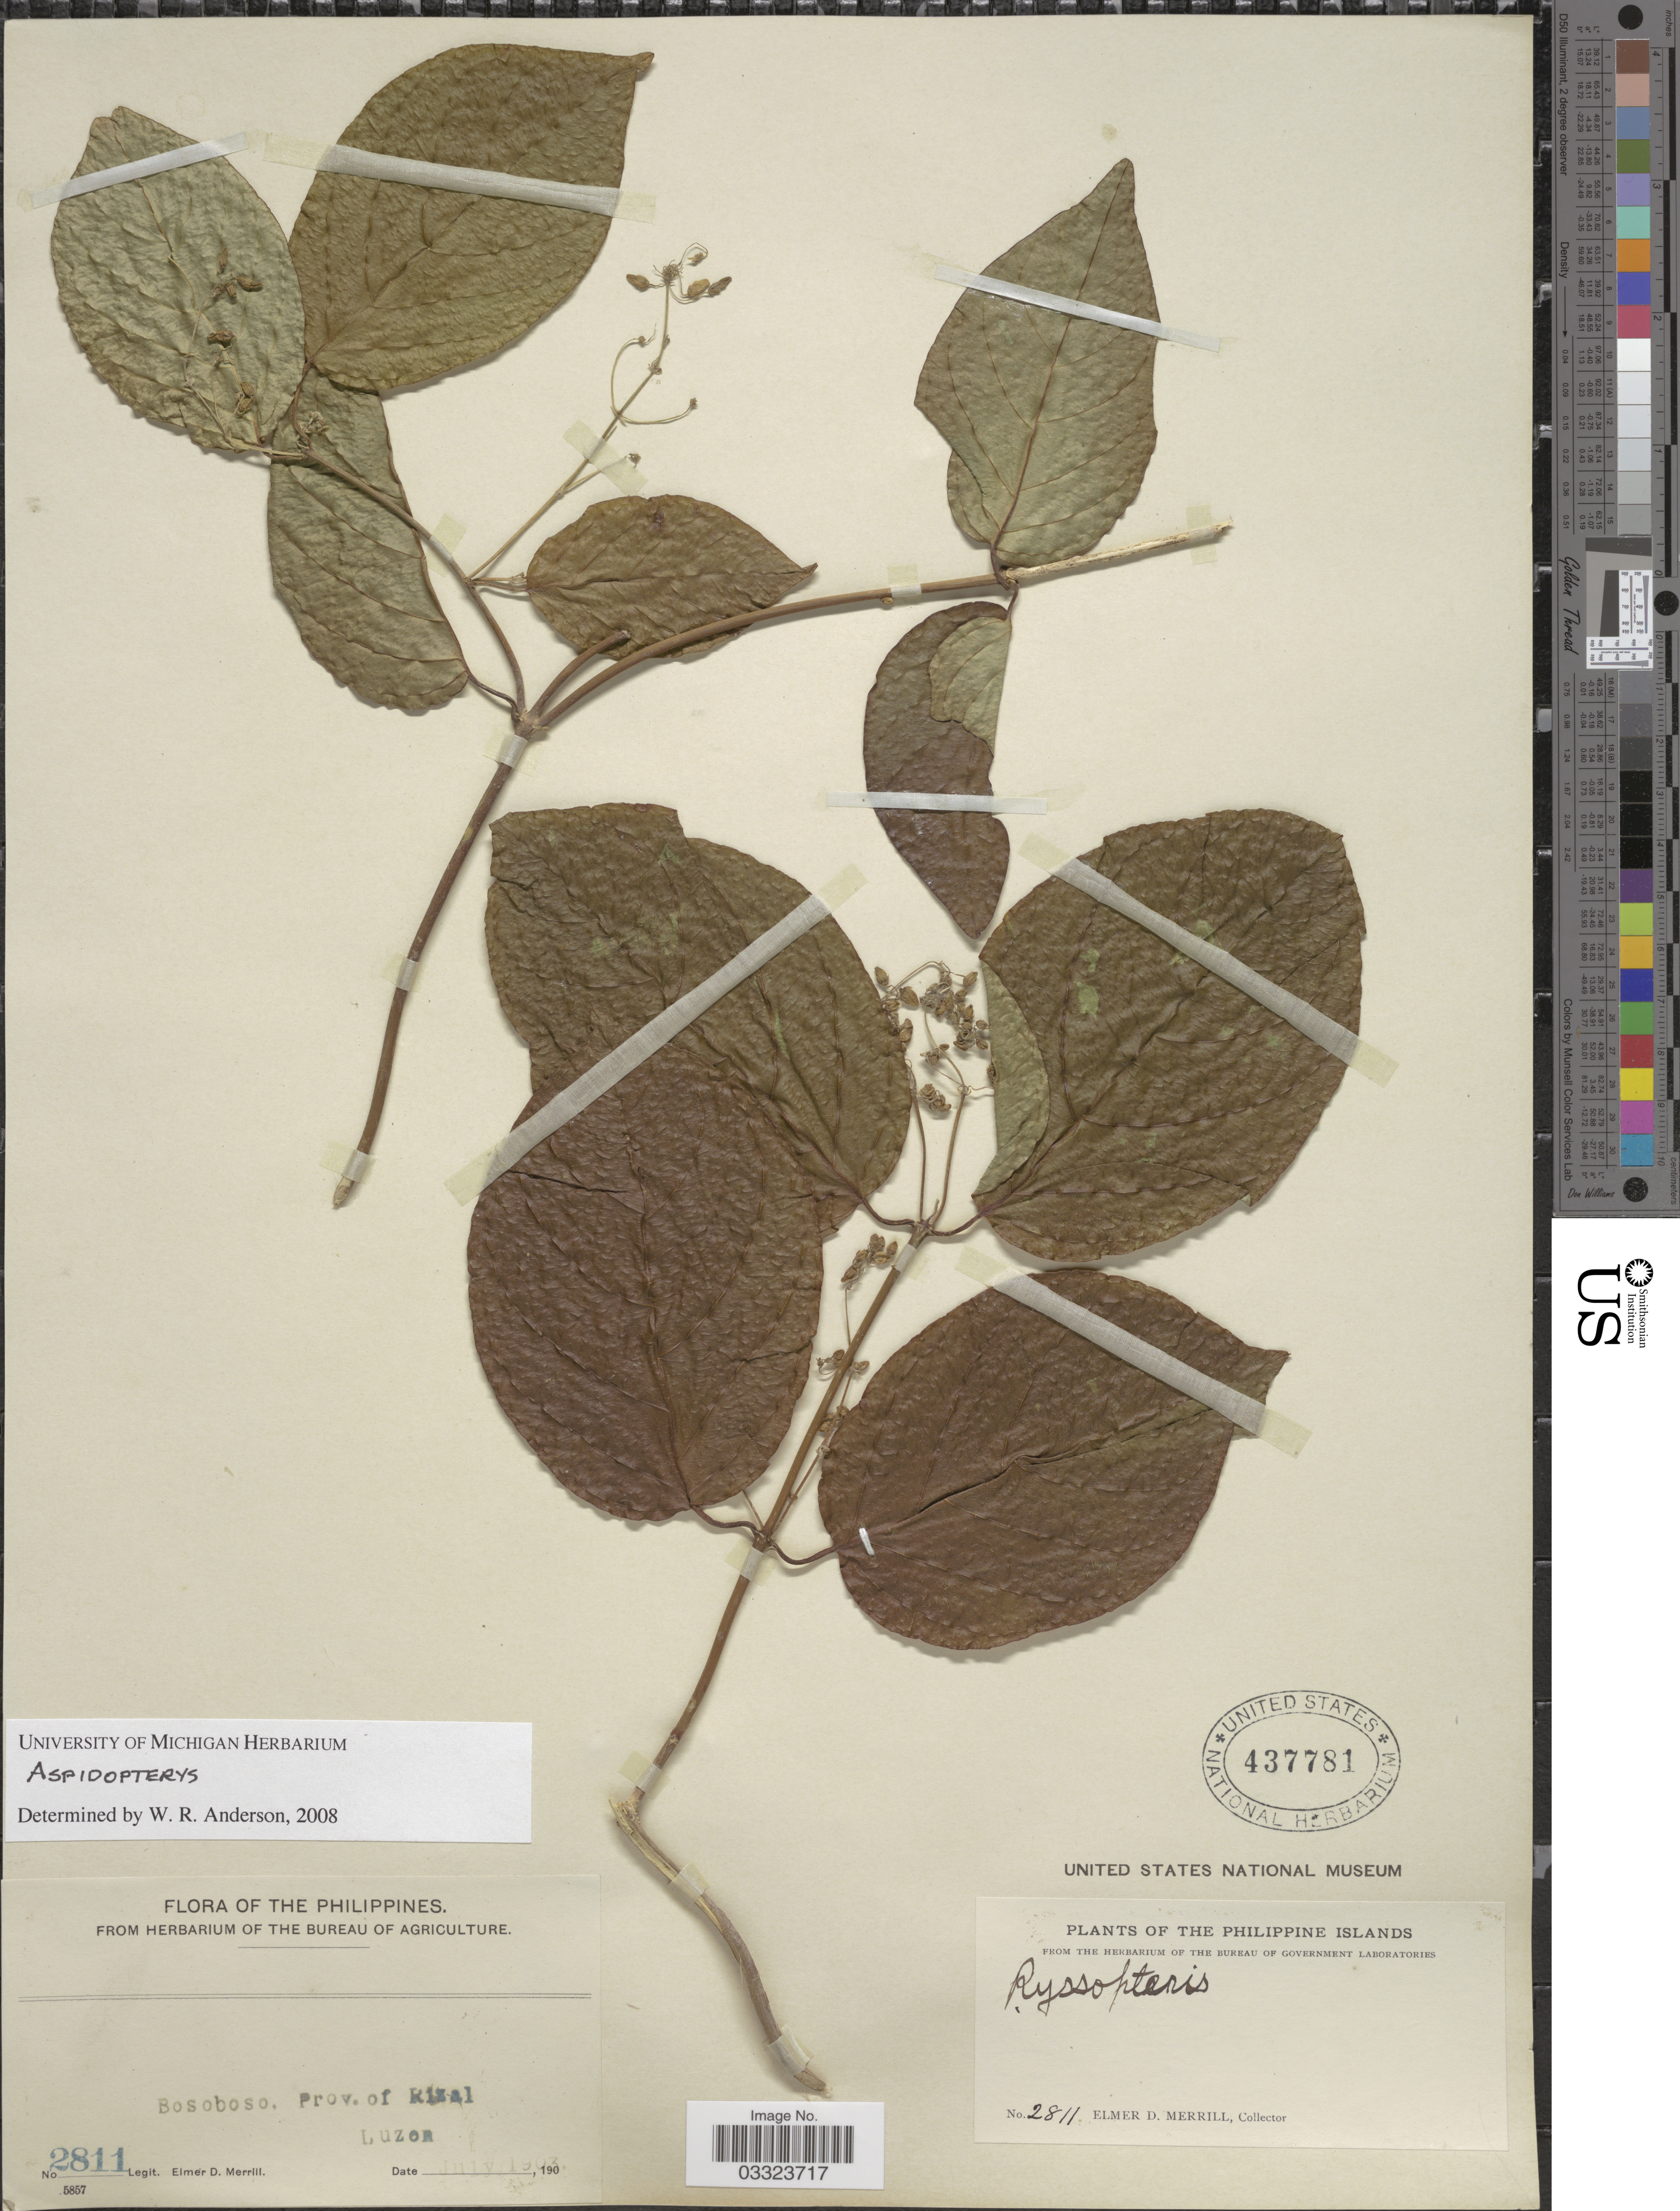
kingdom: Plantae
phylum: Tracheophyta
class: Magnoliopsida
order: Malpighiales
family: Malpighiaceae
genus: Aspidopterys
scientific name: Aspidopterys sp.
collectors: E. D. Merrill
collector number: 2811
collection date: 1903-07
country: Philippines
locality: Bosoboso. Prov. of Rizal. Luzon.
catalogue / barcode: US 437781